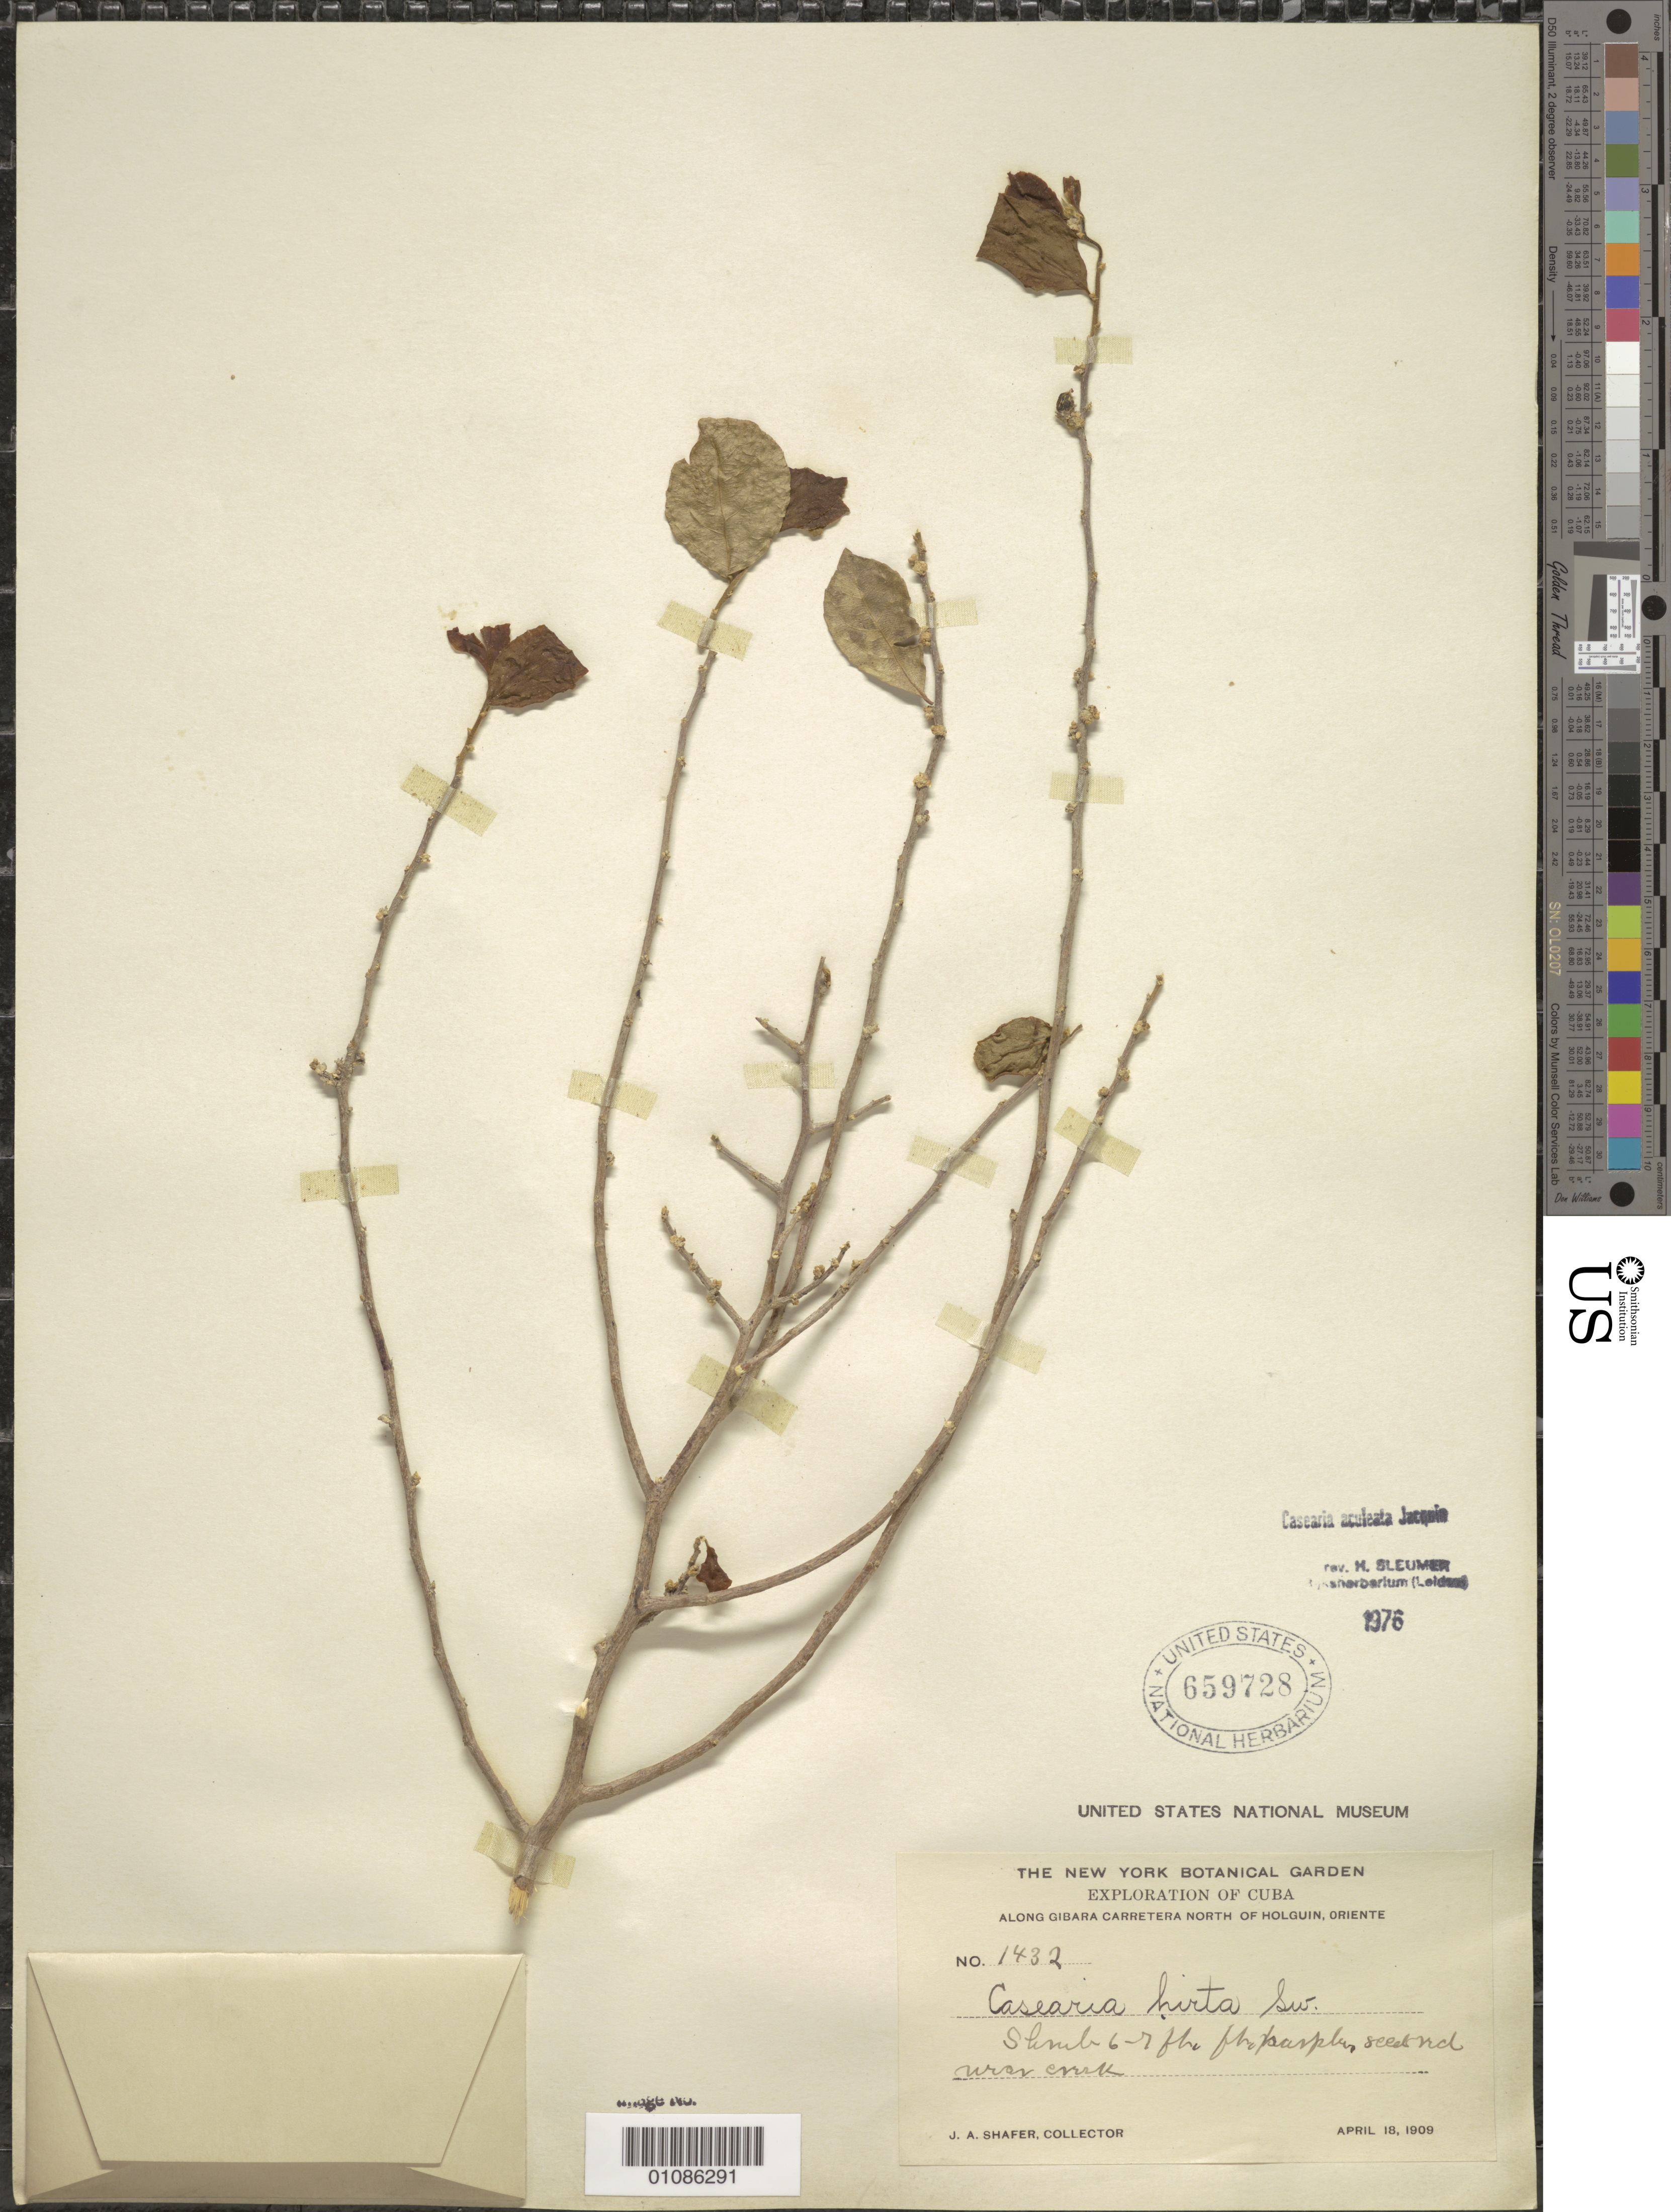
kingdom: Plantae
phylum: Tracheophyta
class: Magnoliopsida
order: Malpighiales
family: Salicaceae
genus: Casearia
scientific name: Casearia guianensis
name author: (Aubl.) Urb.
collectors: J. A. Shafer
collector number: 1432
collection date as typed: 18 Apr 1909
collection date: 1909-04-18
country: Cuba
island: Cuba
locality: Oriente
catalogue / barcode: US 659728